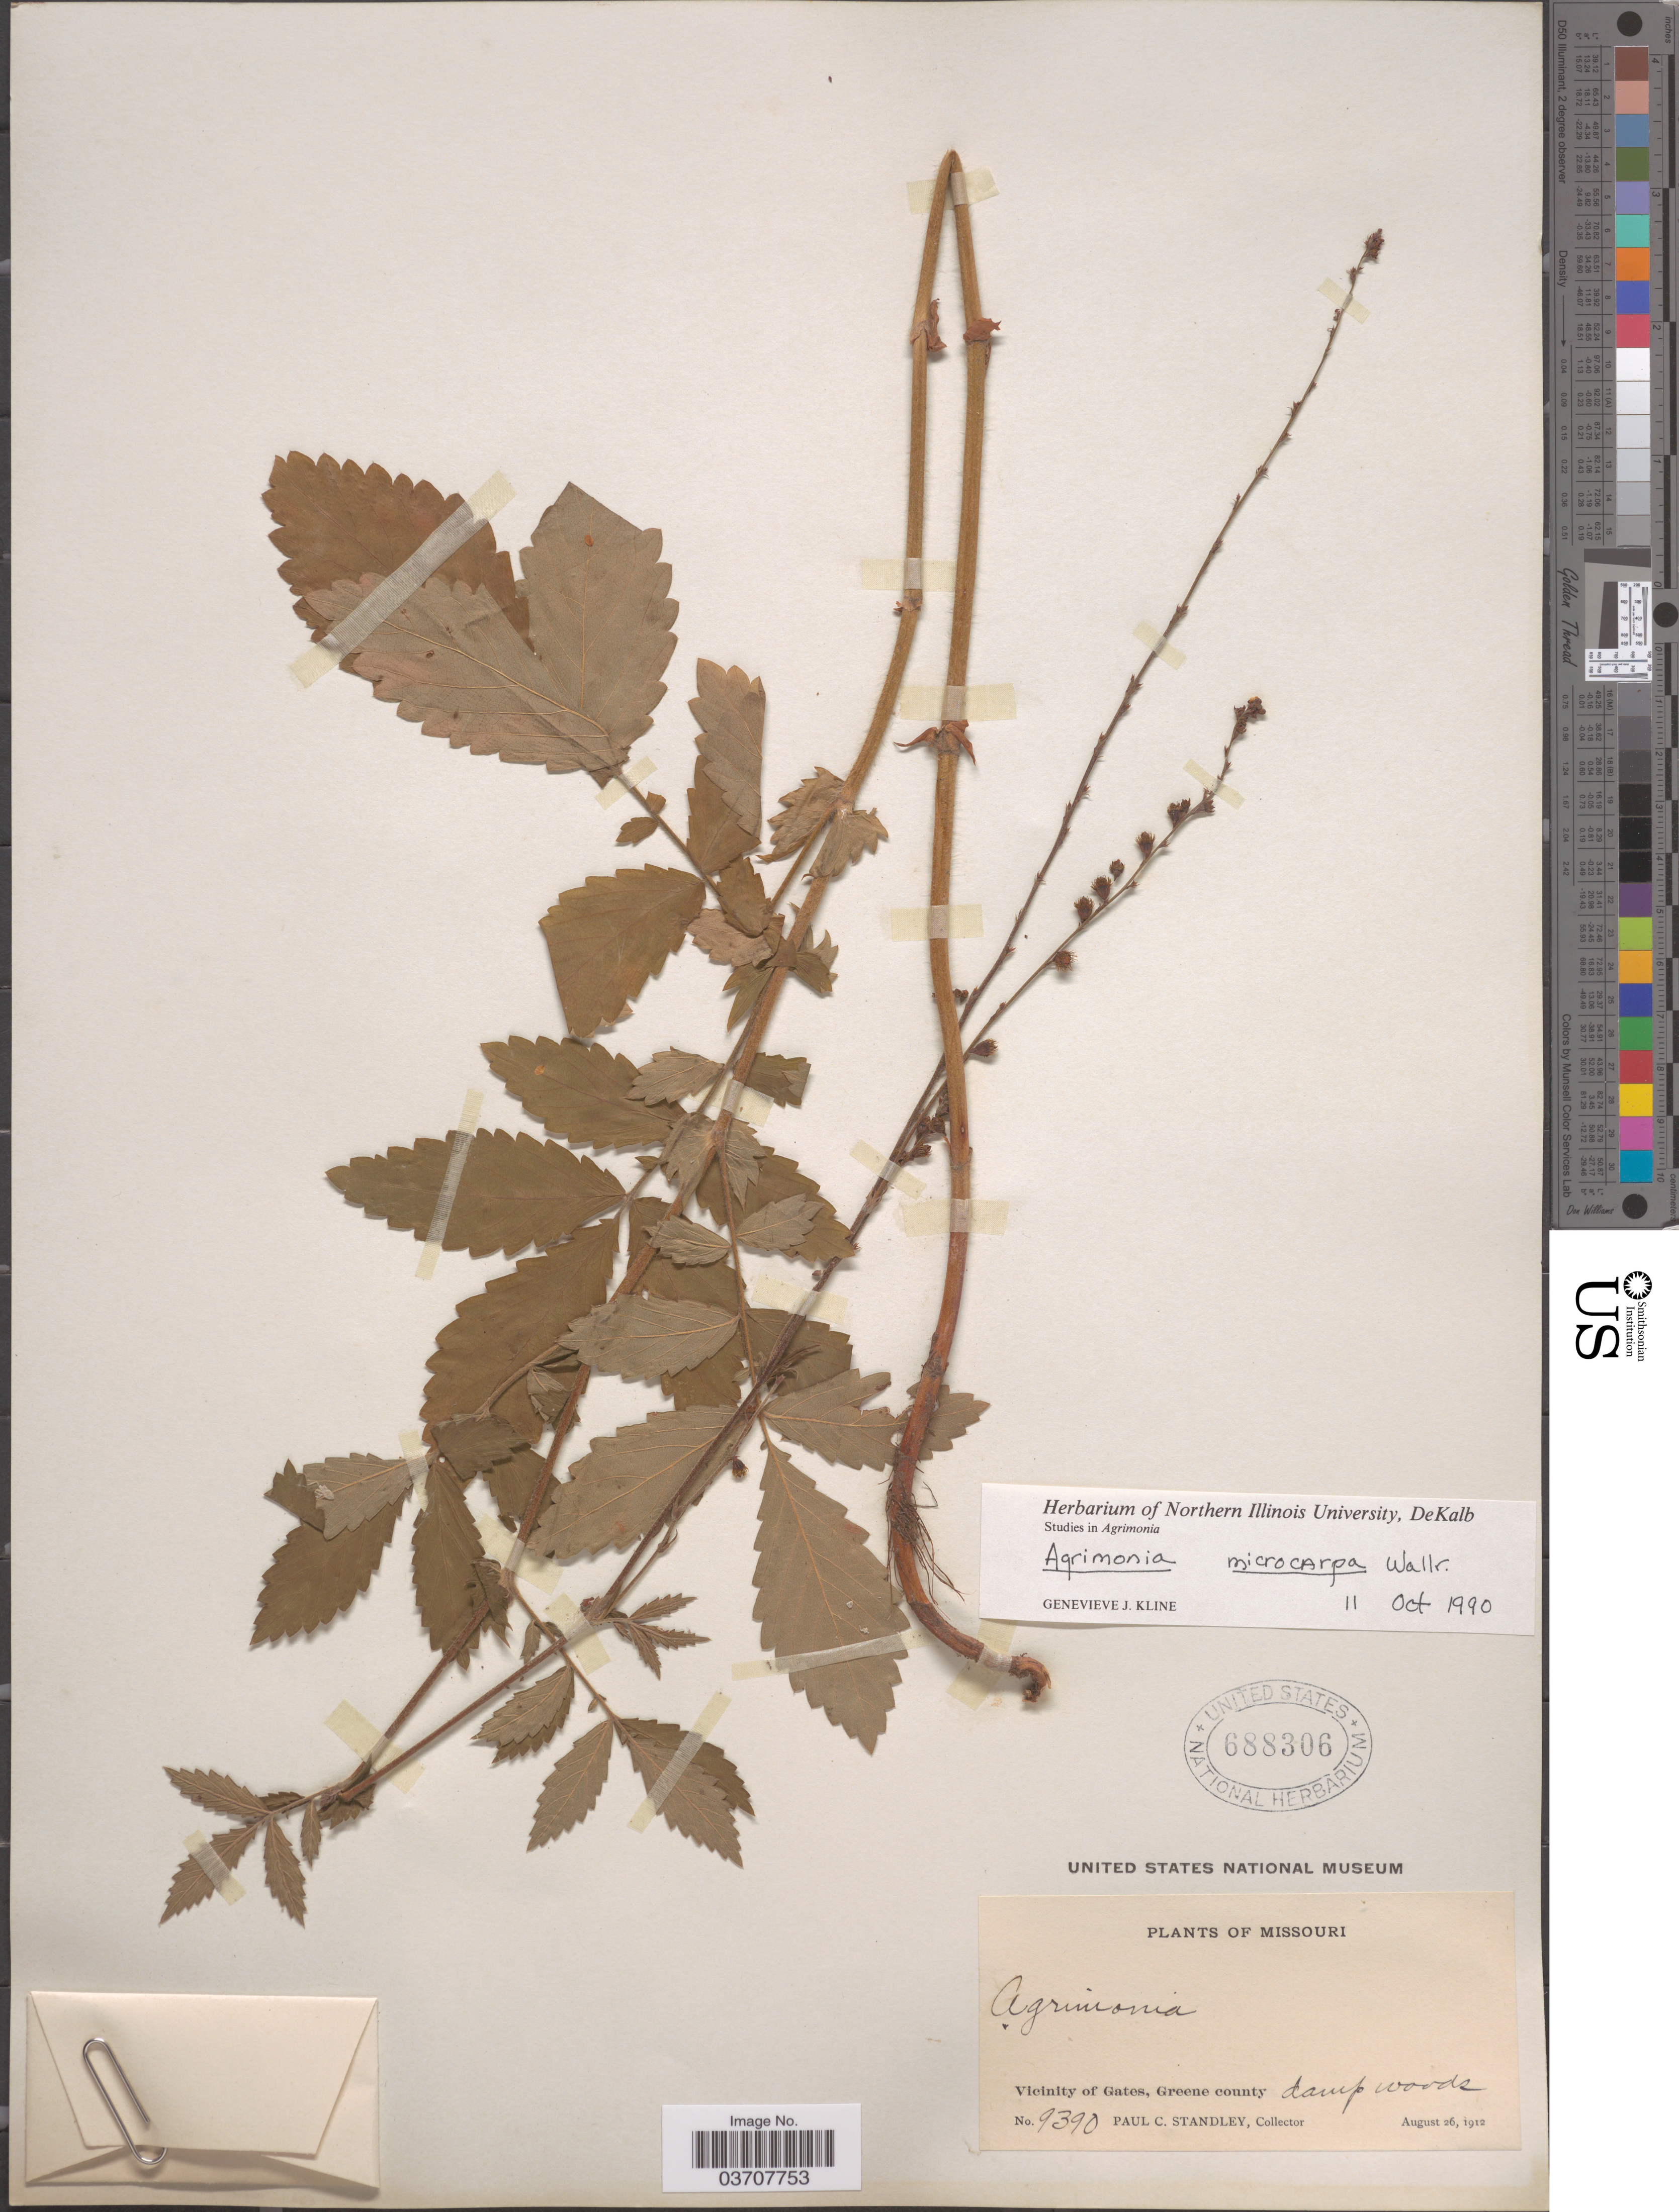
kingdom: Plantae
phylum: Tracheophyta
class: Magnoliopsida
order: Rosales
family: Rosaceae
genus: Agrimonia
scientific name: Agrimonia microcarpa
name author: Wallr.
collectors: P. C. Standley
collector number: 9390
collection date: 1912-08-26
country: United States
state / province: Missouri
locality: Vicinity of Gates, Greene county.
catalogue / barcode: US 688306